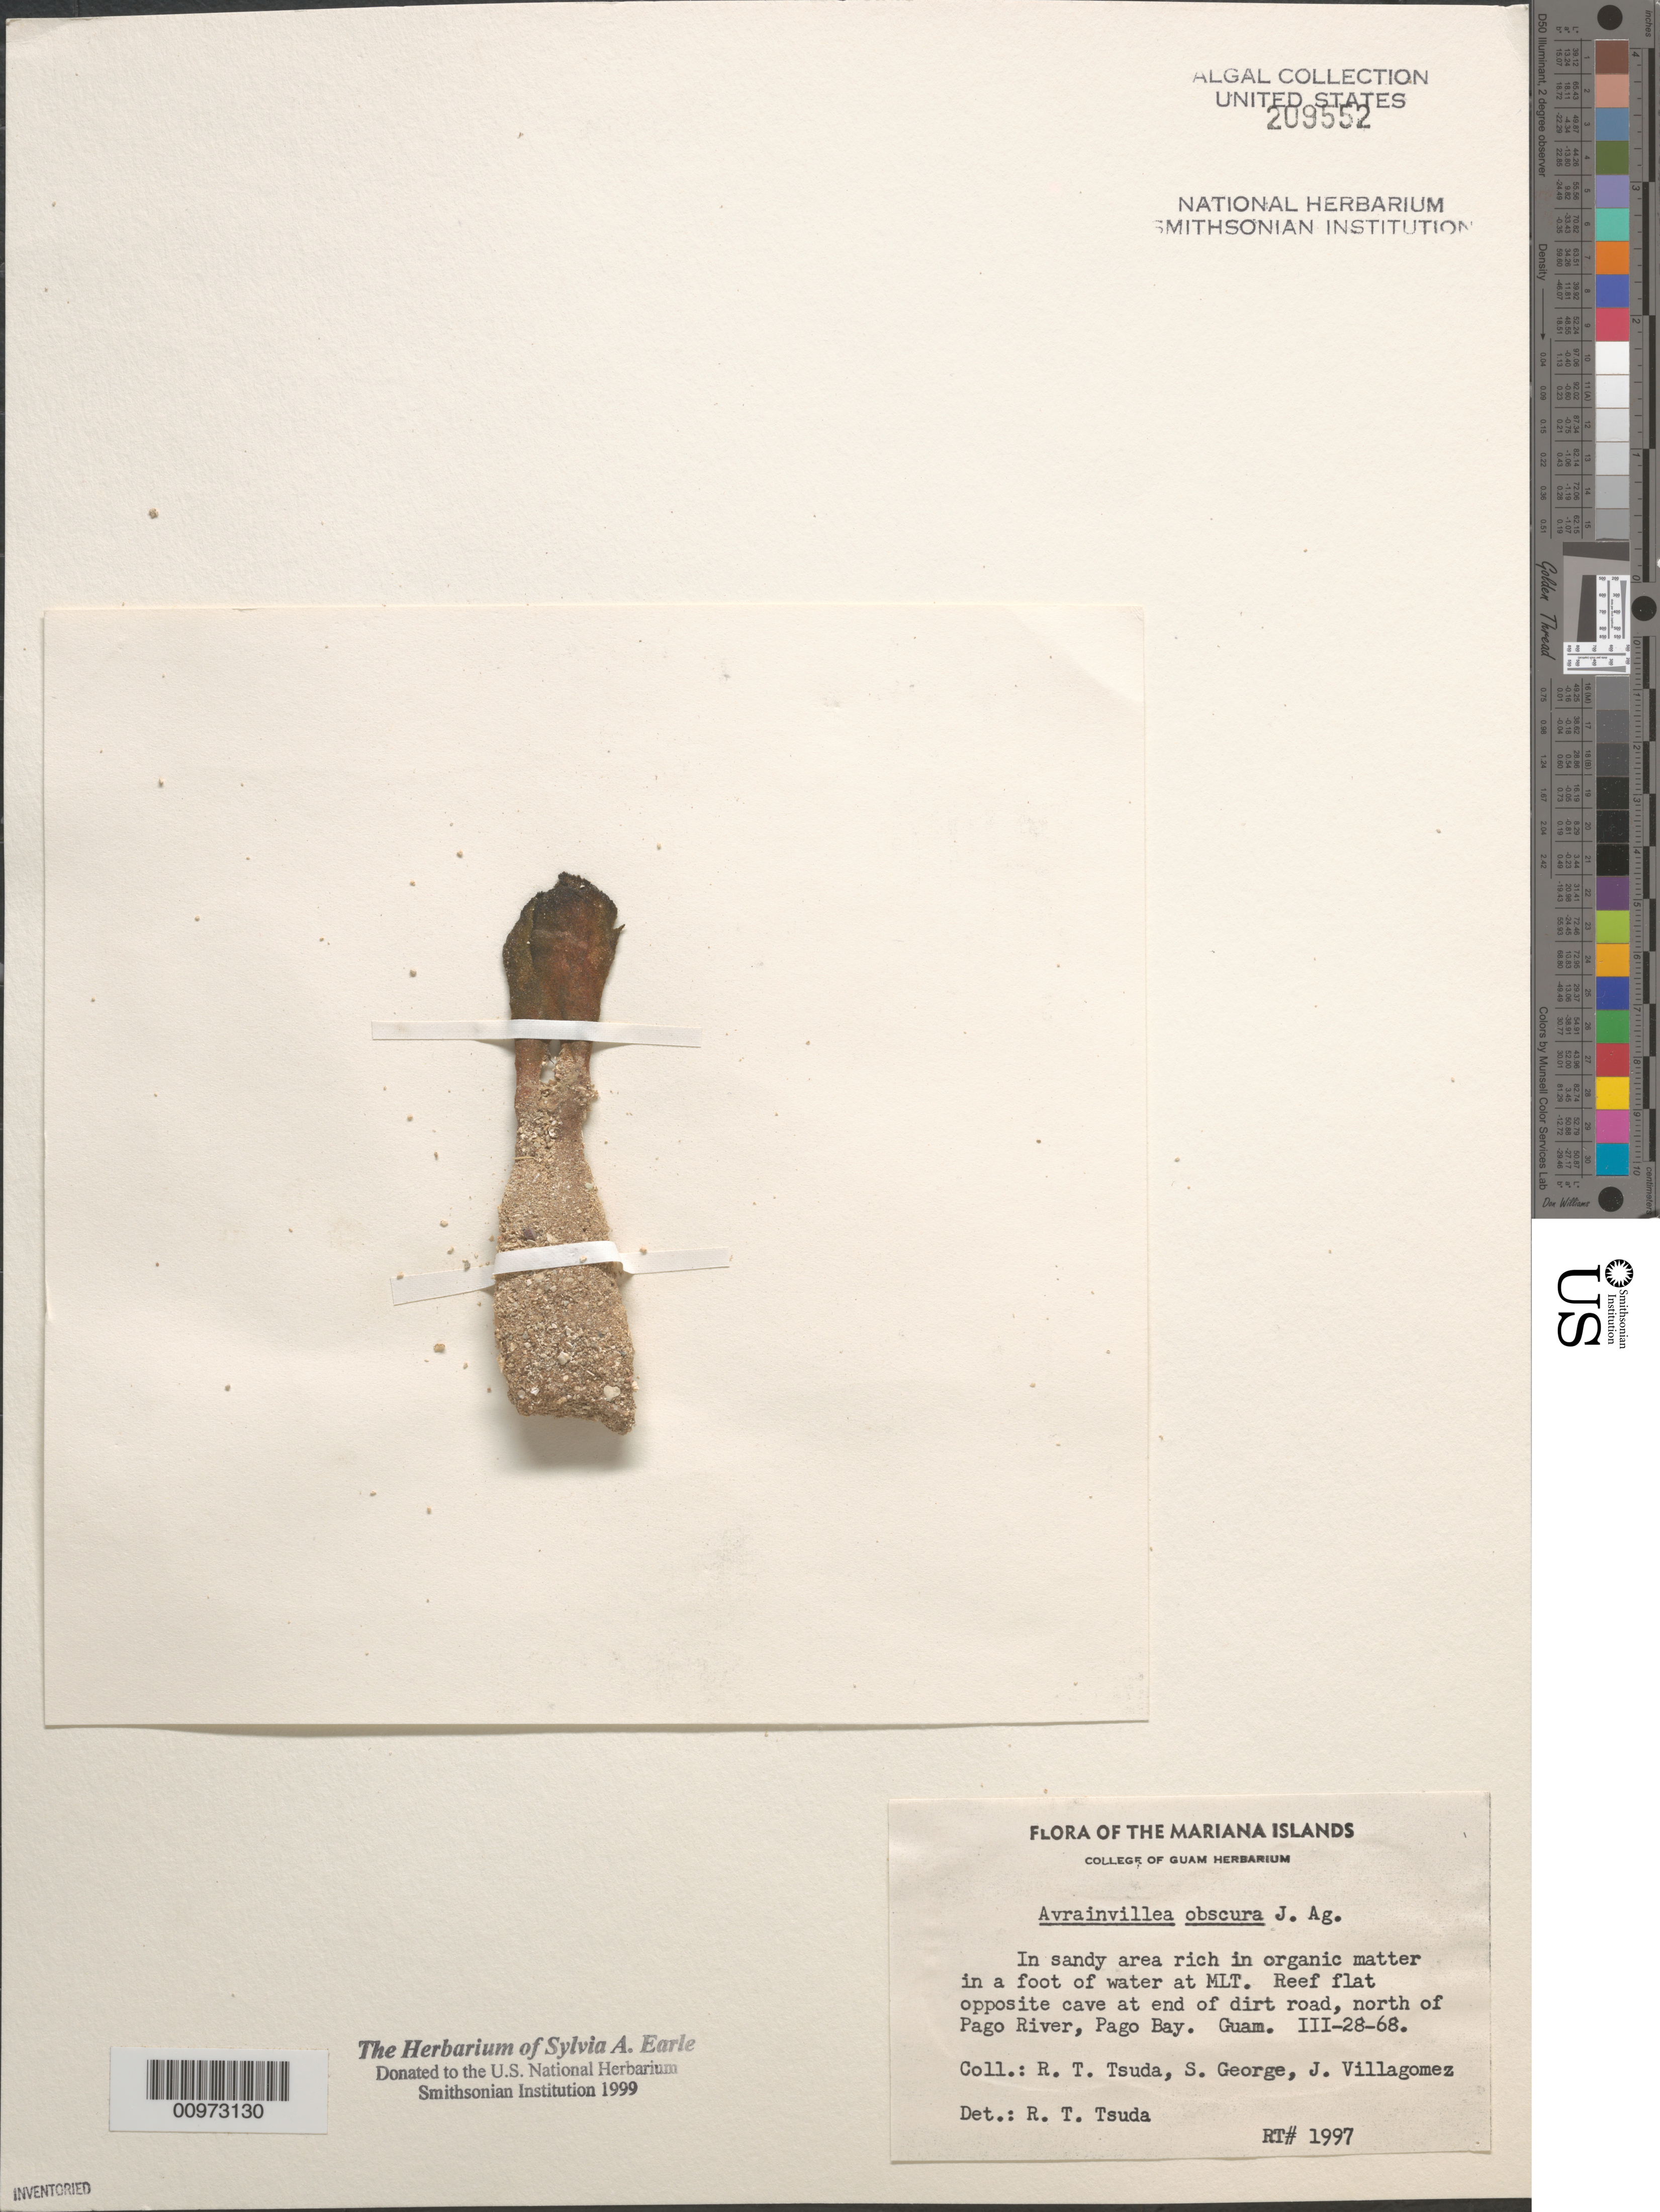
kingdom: Plantae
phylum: Chlorophyta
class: Ulvophyceae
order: Bryopsidales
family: Dichotomosiphonaceae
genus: Avrainvillea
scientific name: Avrainvillea obscura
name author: (C. Agardh) J. Agardh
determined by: Tsuda, R. T.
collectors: R. Tsuda, S. George & J. Villagomez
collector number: RT 1997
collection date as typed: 28 Mar 1968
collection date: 1968-03-28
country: Guam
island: Guam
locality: Pago Bay north of Pago River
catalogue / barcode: US 209552